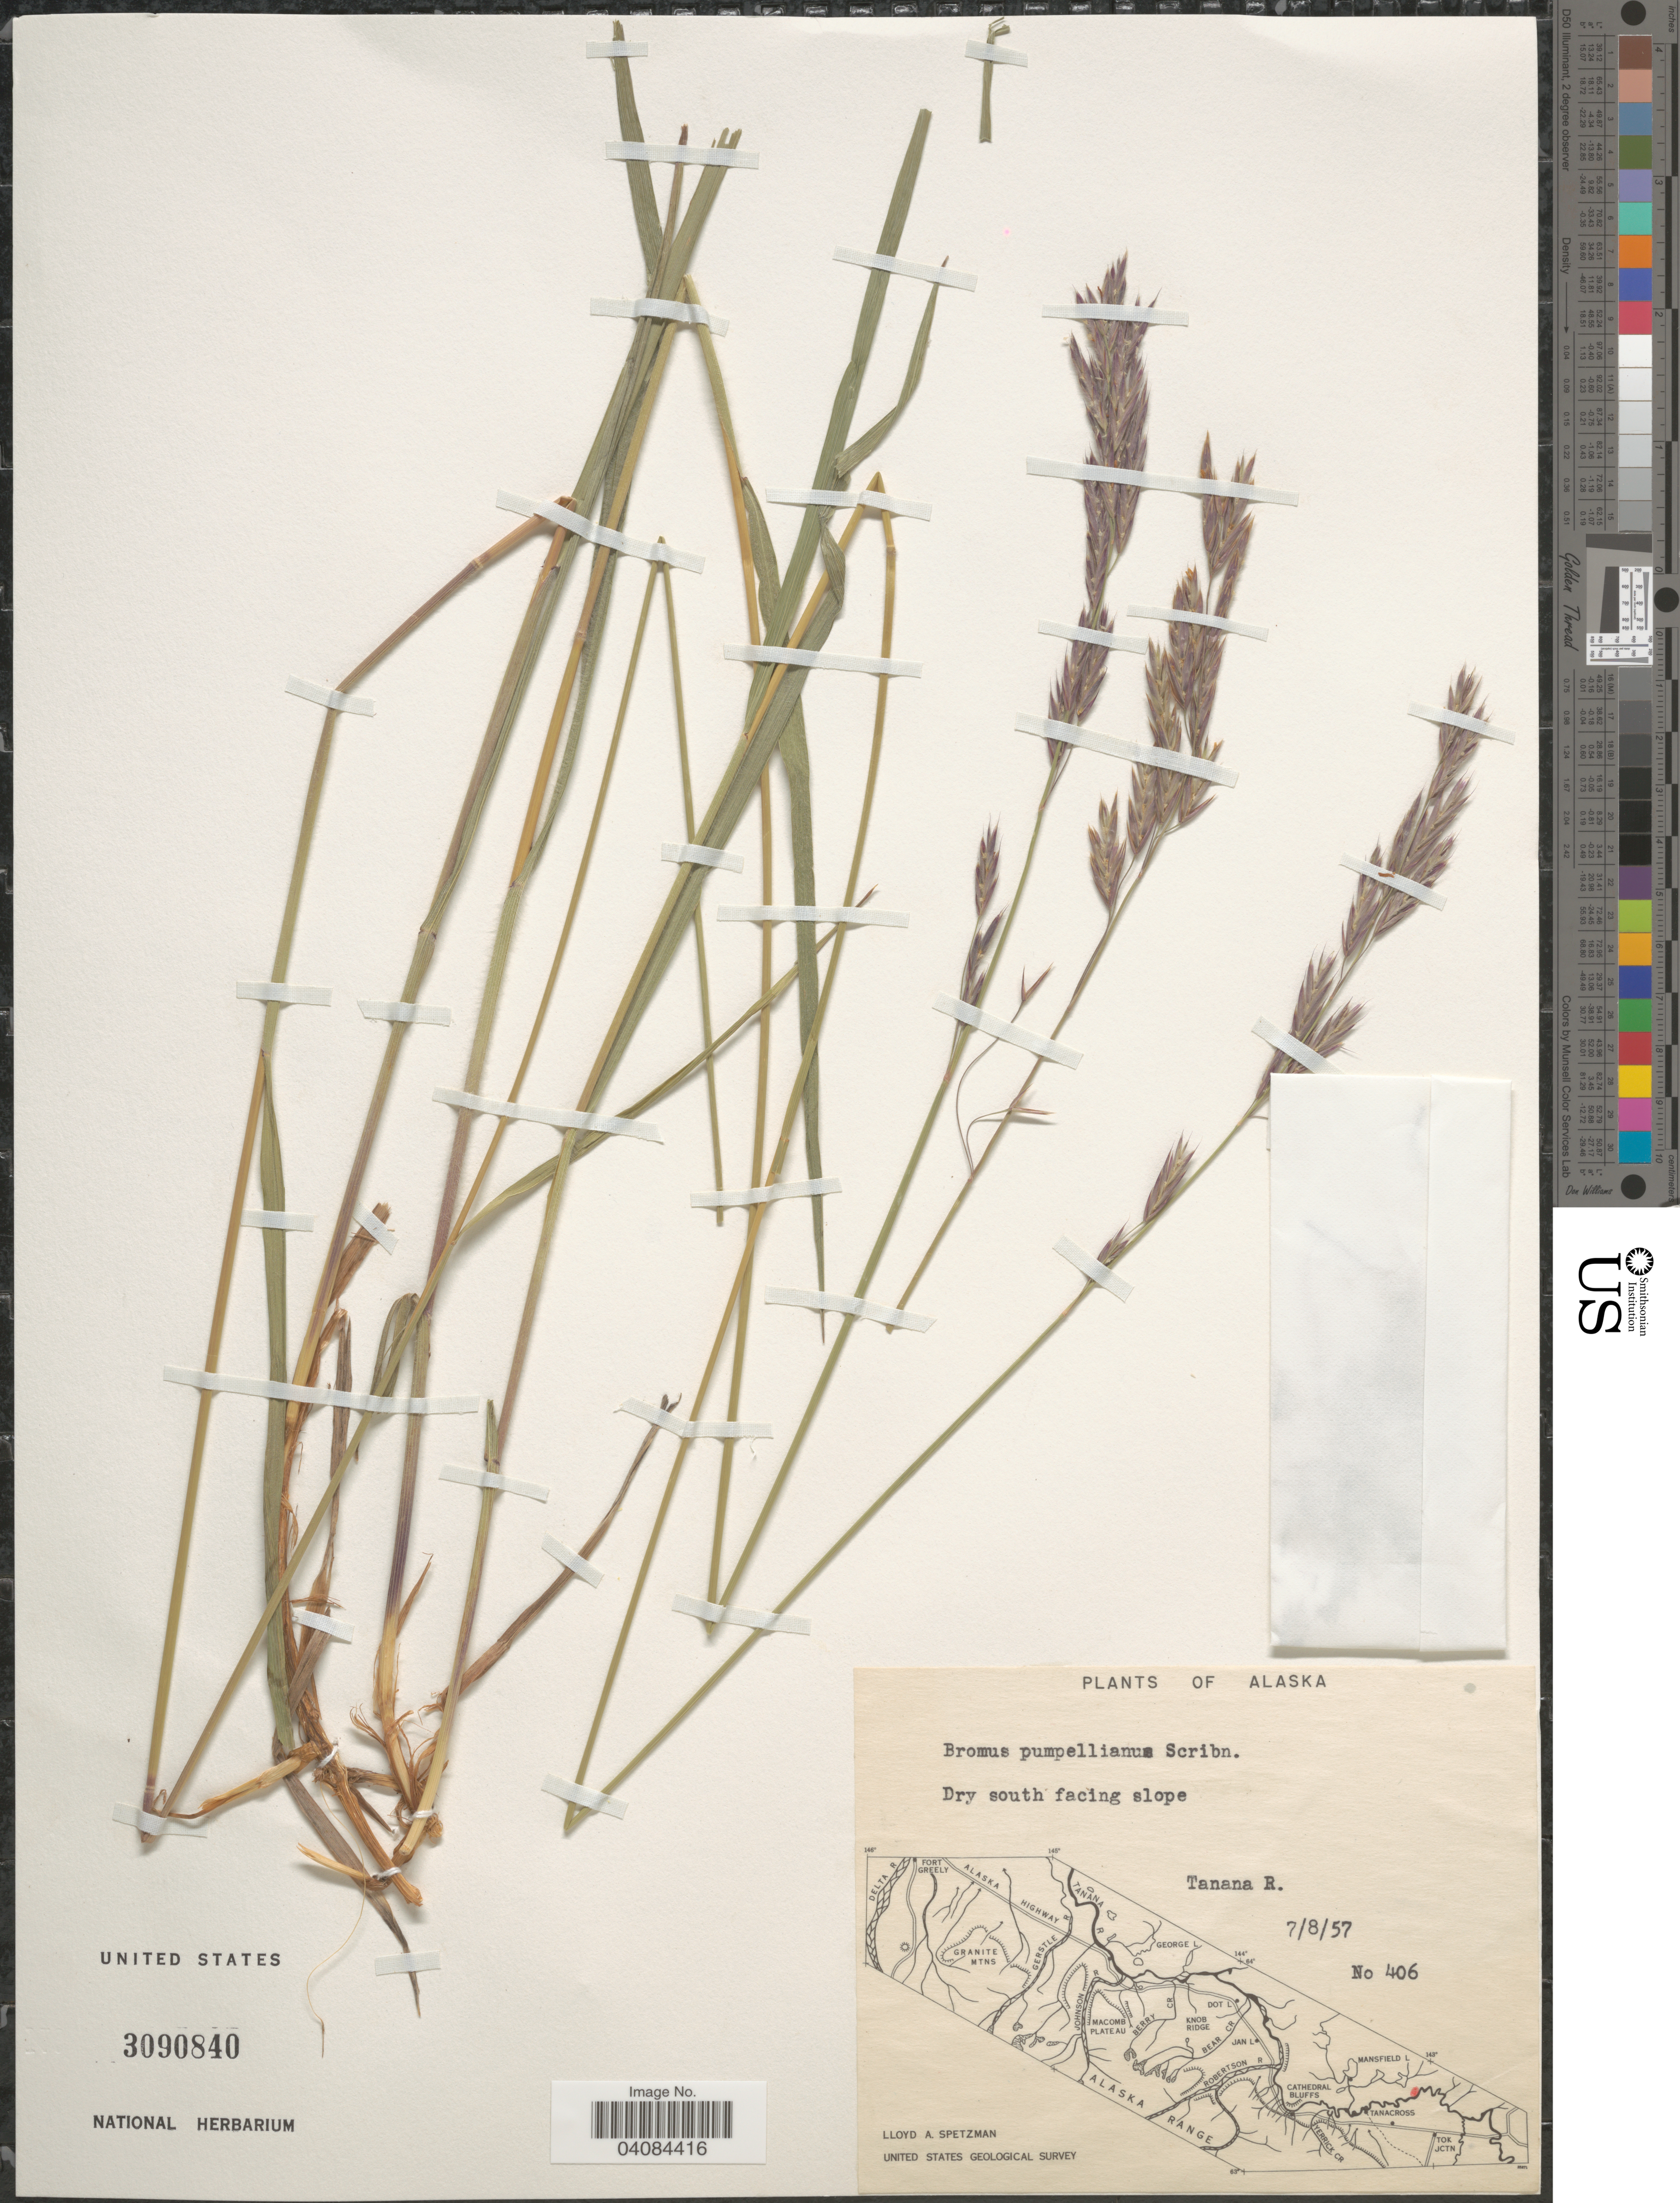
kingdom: Plantae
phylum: Tracheophyta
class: Liliopsida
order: Poales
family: Poaceae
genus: Bromus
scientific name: Bromus pumpellianus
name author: Scribn.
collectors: L. Spetzman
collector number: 406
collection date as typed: Transcribed d/m/y: 8/7/57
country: United States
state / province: Alaska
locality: Dry south facing slope. Tanana R. United States Geological Survey.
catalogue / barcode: US 3090840